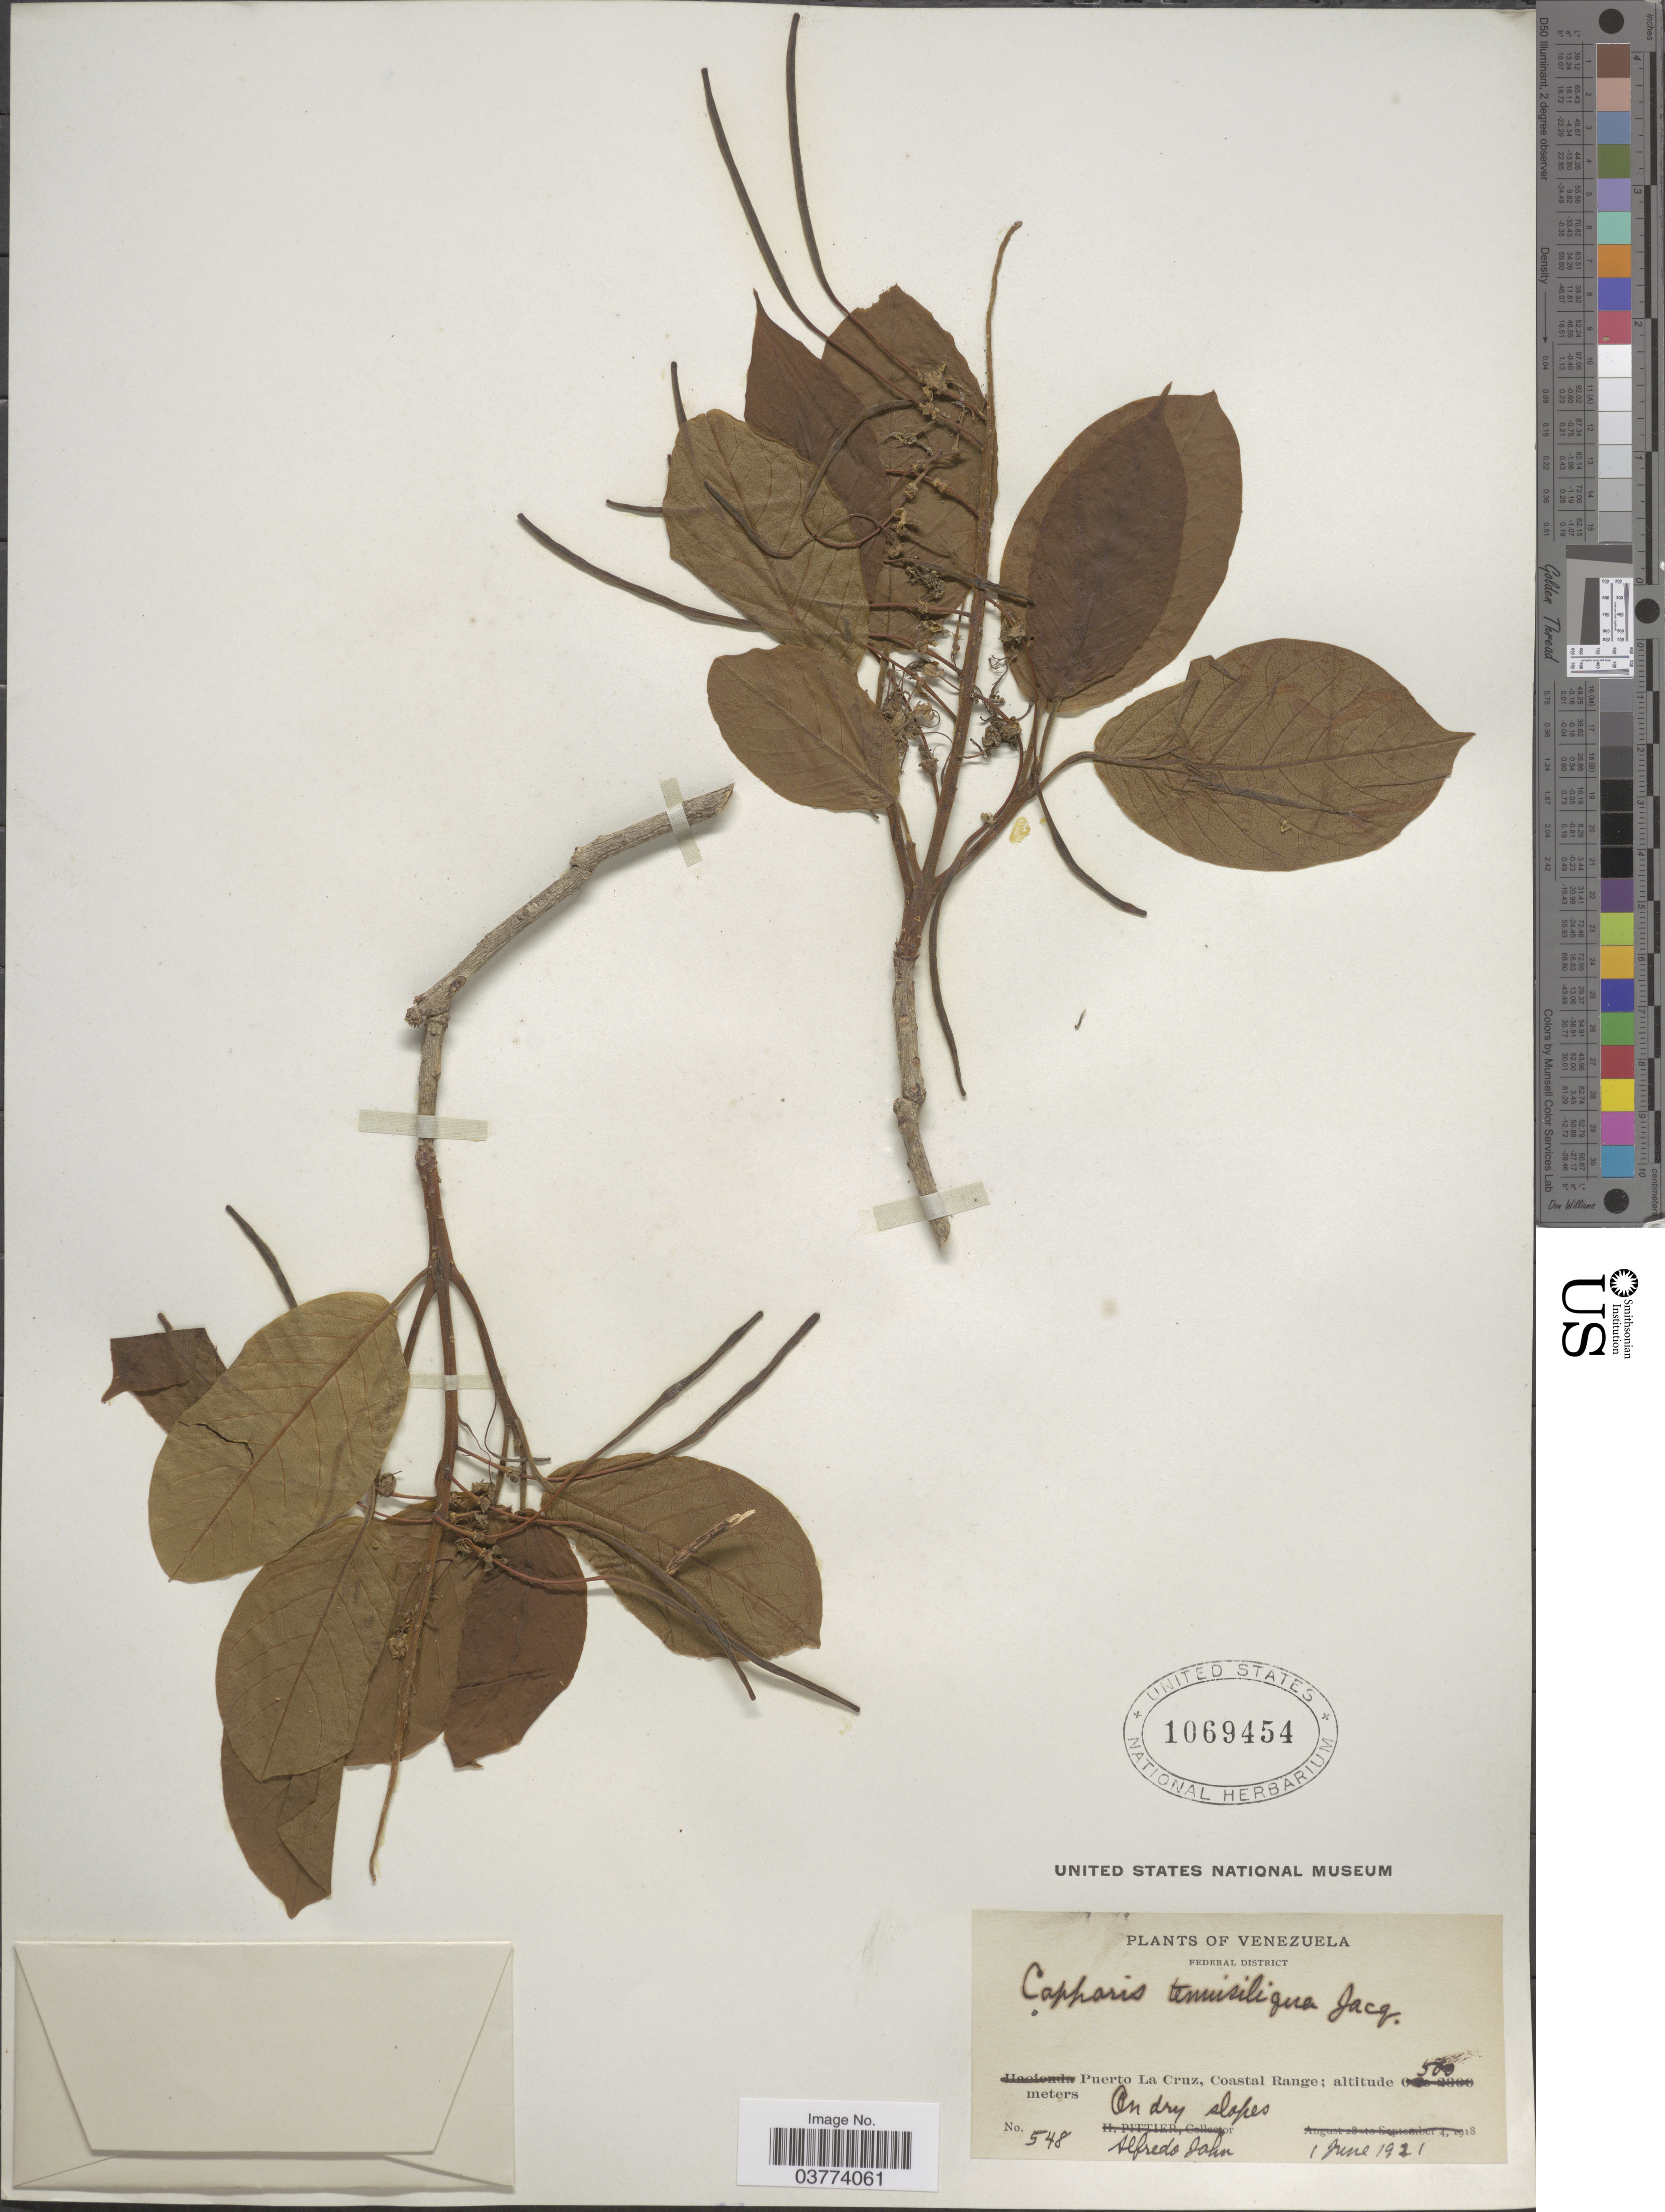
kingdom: Plantae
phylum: Tracheophyta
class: Magnoliopsida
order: Brassicales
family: Capparaceae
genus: Monilicarpa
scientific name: Monilicarpa tenuisiliqua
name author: (Jacq.) Cornejo & Iltis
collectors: A. Jahn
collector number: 548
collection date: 1921-06-01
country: Venezuela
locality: Federal District. Puerto La Cruz, Coastal Range.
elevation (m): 500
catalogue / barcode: US 1069454